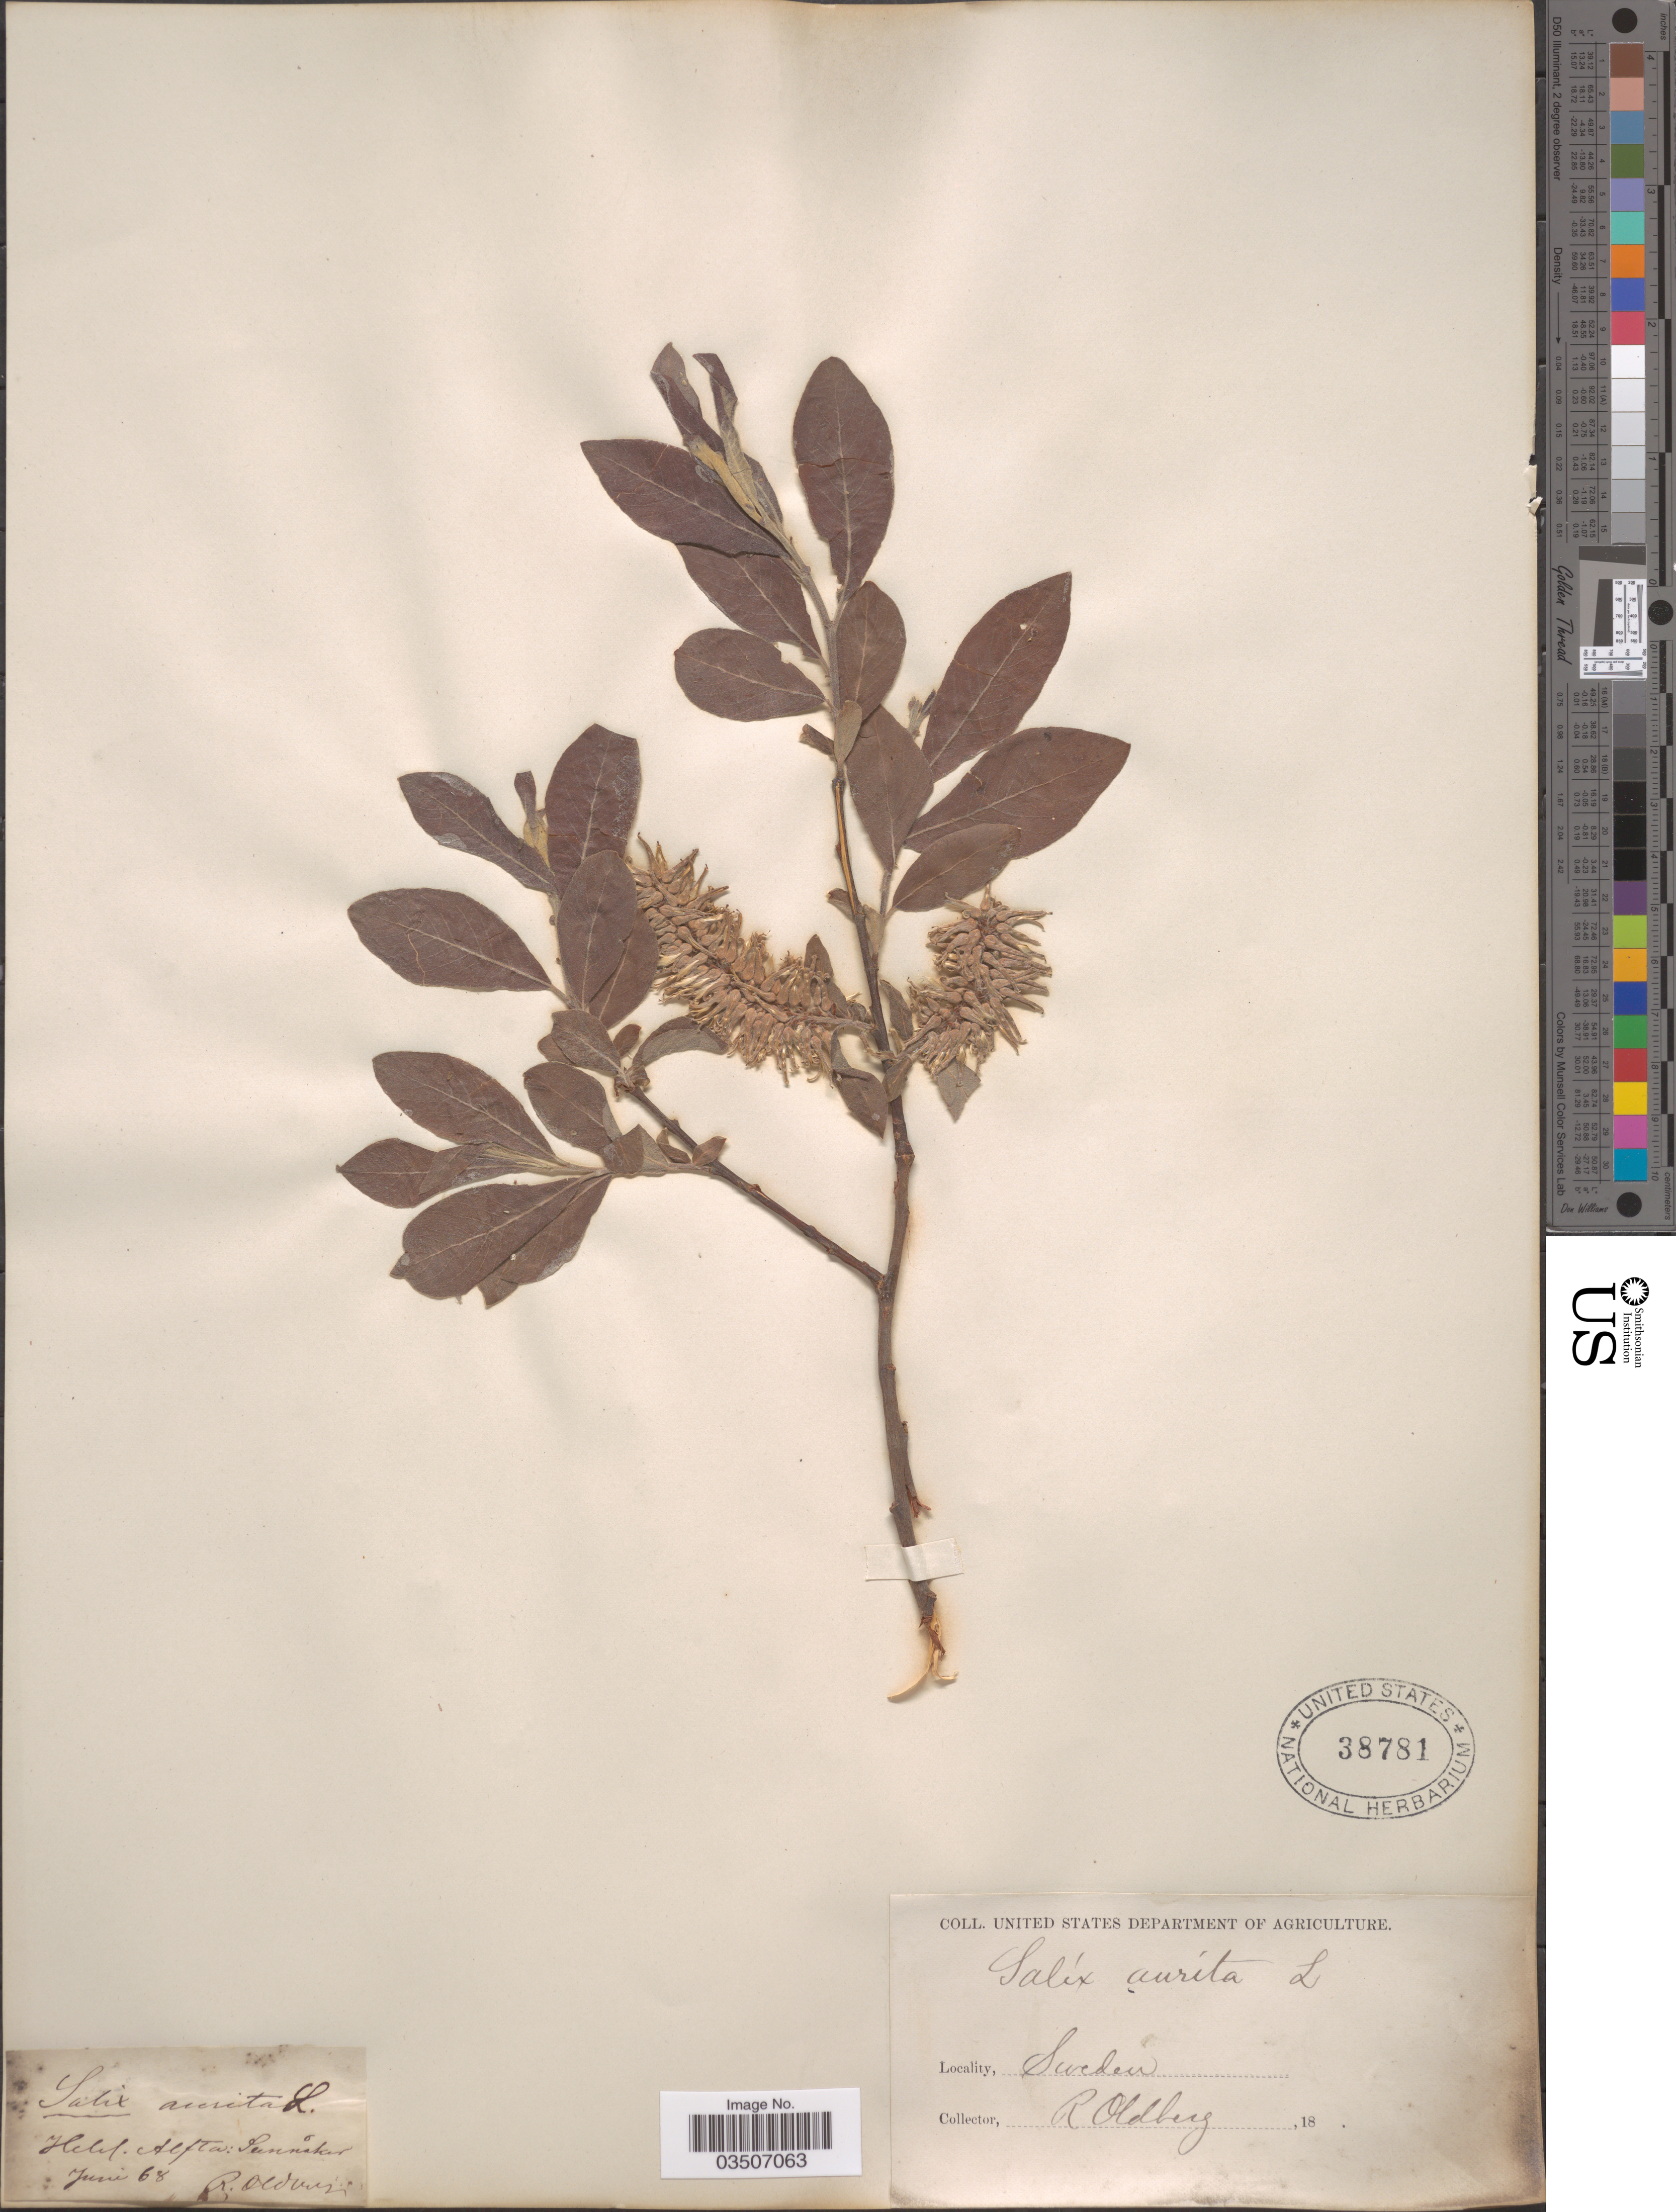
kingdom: Plantae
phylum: Tracheophyta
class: Magnoliopsida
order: Malpighiales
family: Salicaceae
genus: Salix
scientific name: Salix aurita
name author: L.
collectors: R. Oldberg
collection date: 1868-06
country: Sweden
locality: Helsl. Alfta: Sunnanåker.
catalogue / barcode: US 38781